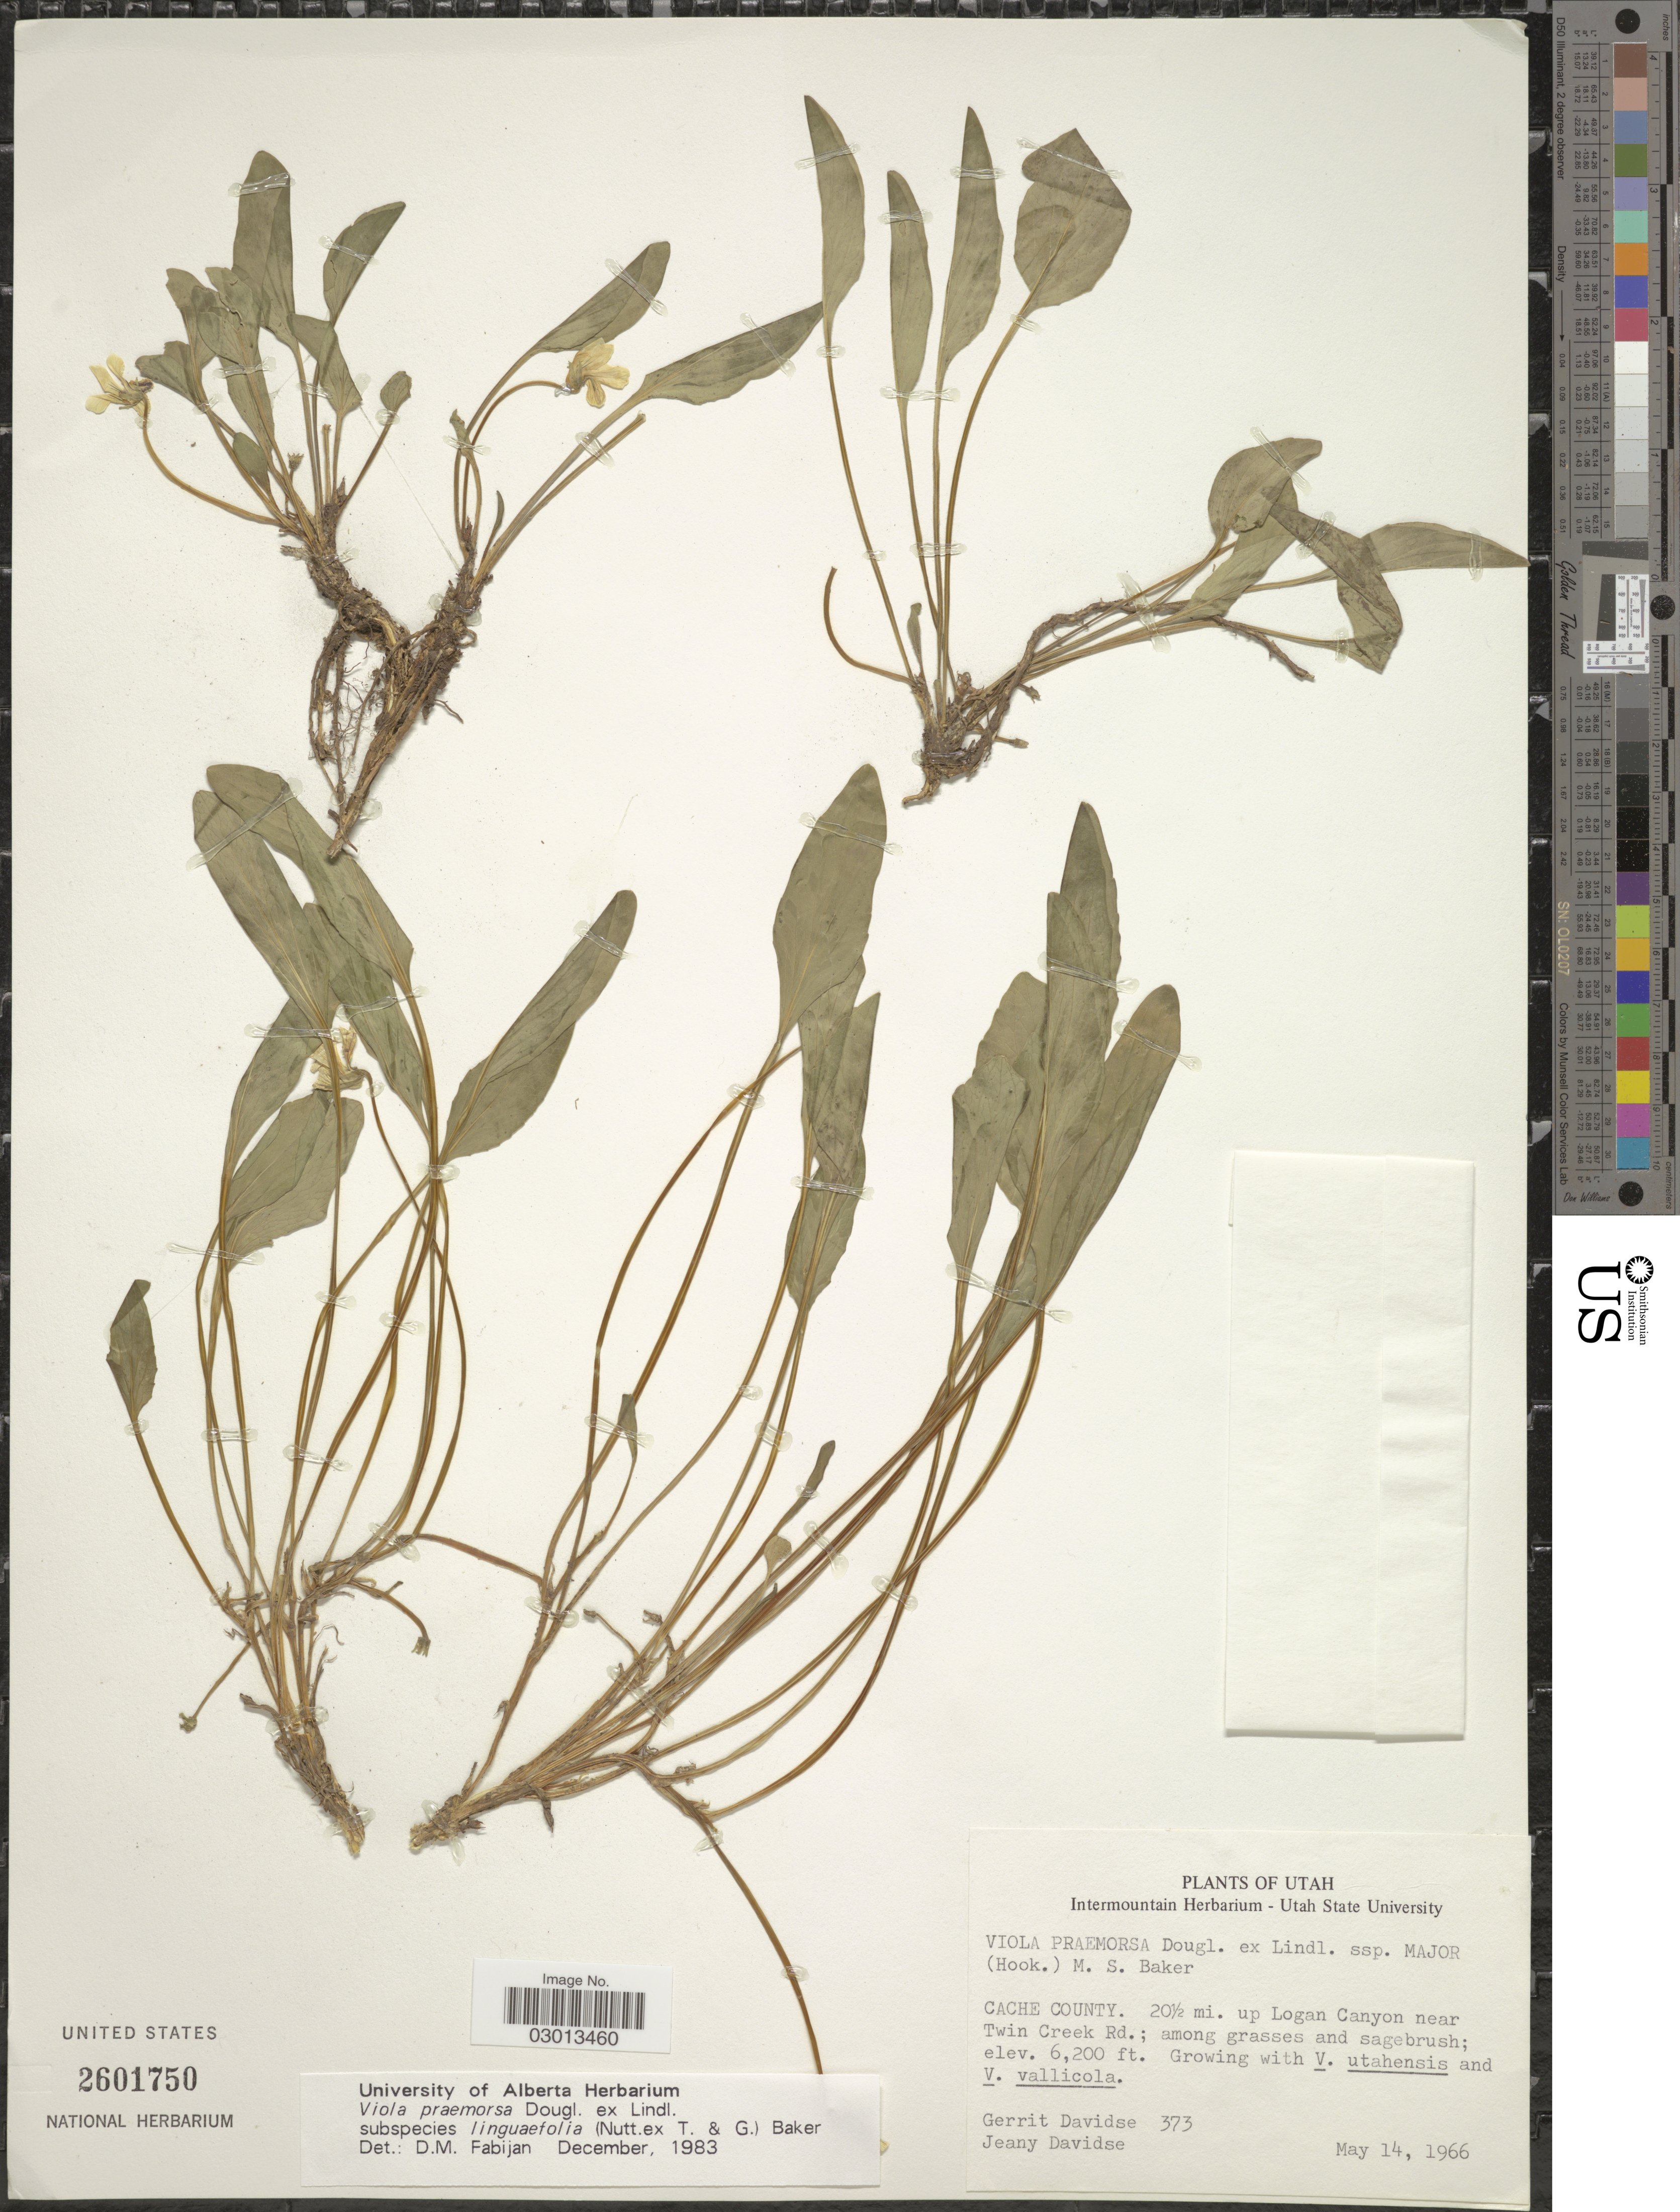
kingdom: Plantae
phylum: Tracheophyta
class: Magnoliopsida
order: Malpighiales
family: Violaceae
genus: Viola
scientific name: Viola praemorsa subsp. linguifolia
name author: (Nutt.) M.S. Baker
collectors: G. Davidse & J. Davidse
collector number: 373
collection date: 1966-05-14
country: United States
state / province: Utah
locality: Cache County. 20½ mi. up Logan Canyon near Twin Creek Rd.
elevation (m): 1890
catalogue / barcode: US 2601750